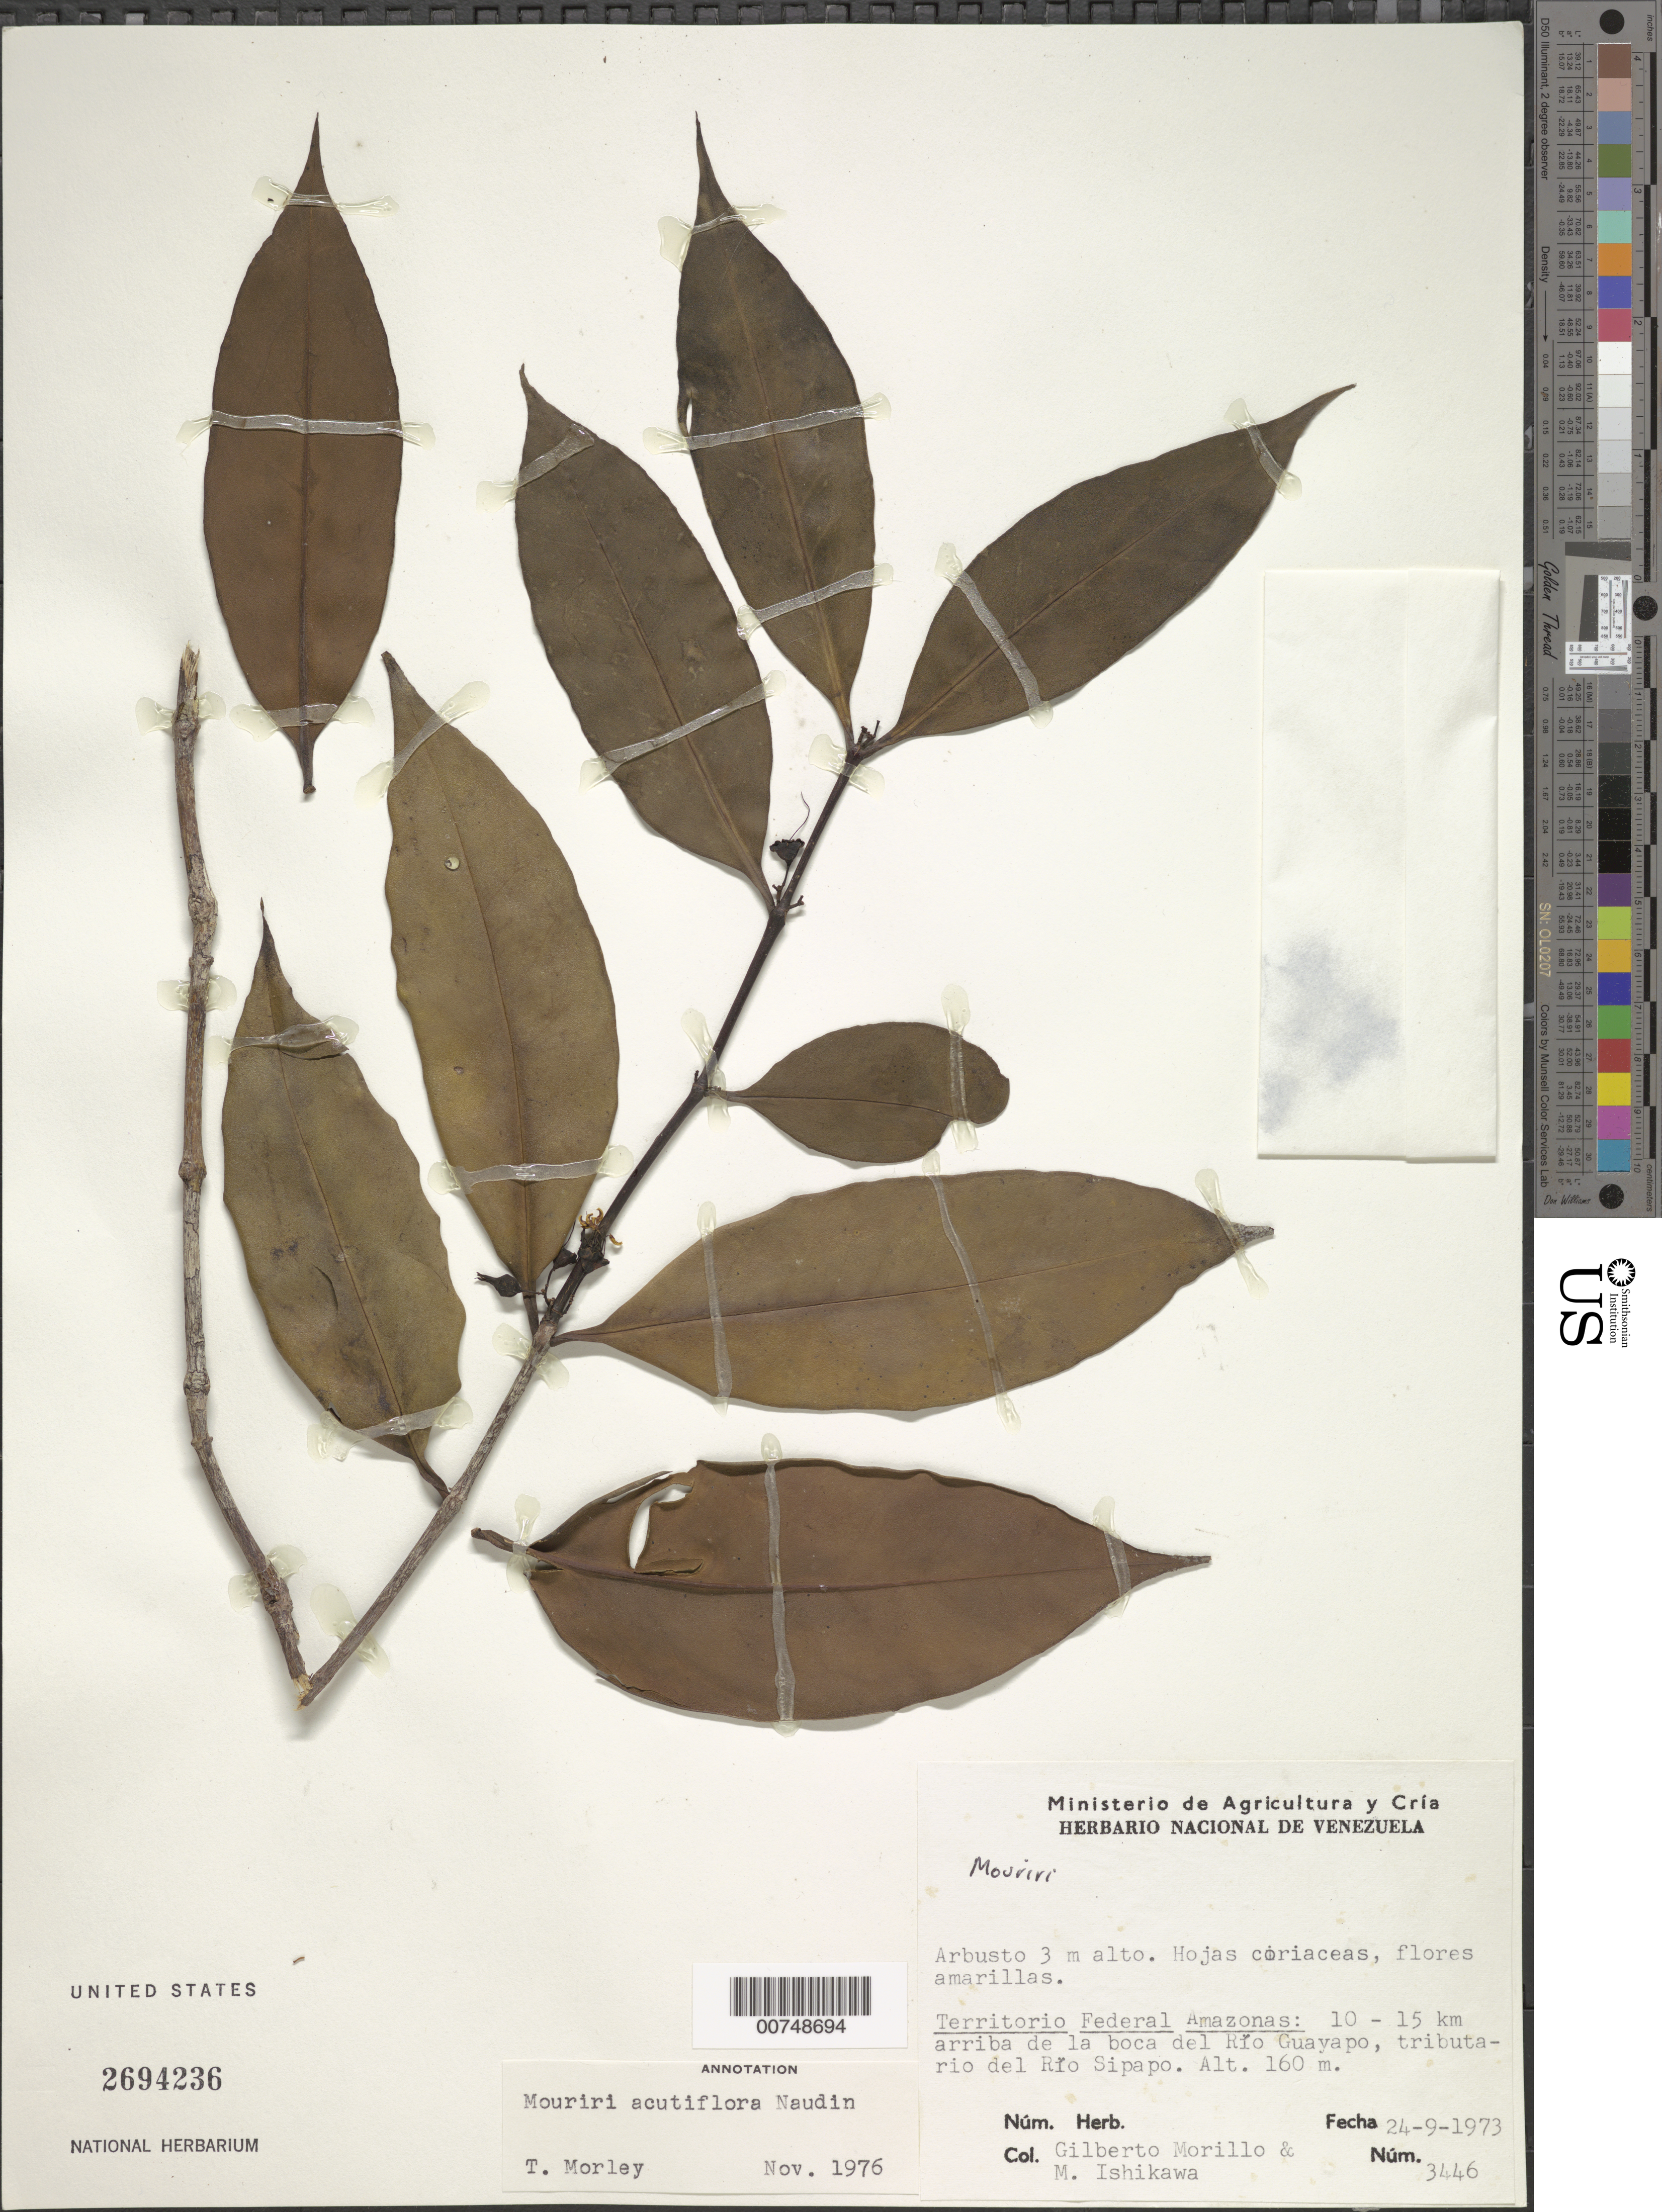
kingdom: Plantae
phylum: Tracheophyta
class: Magnoliopsida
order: Myrtales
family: Melastomataceae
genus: Mouriri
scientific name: Mouriri acutiflora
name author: Naudin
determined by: Morley, T.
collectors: G. Morillo & M. Ishikawa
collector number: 3446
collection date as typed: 24-Sep-73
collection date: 1973-09-24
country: Venezuela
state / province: Amazonas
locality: Río Guayapo (tributarío del Río Sipapo), 10-15 km arriba del la boca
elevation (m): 160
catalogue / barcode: US 2694236